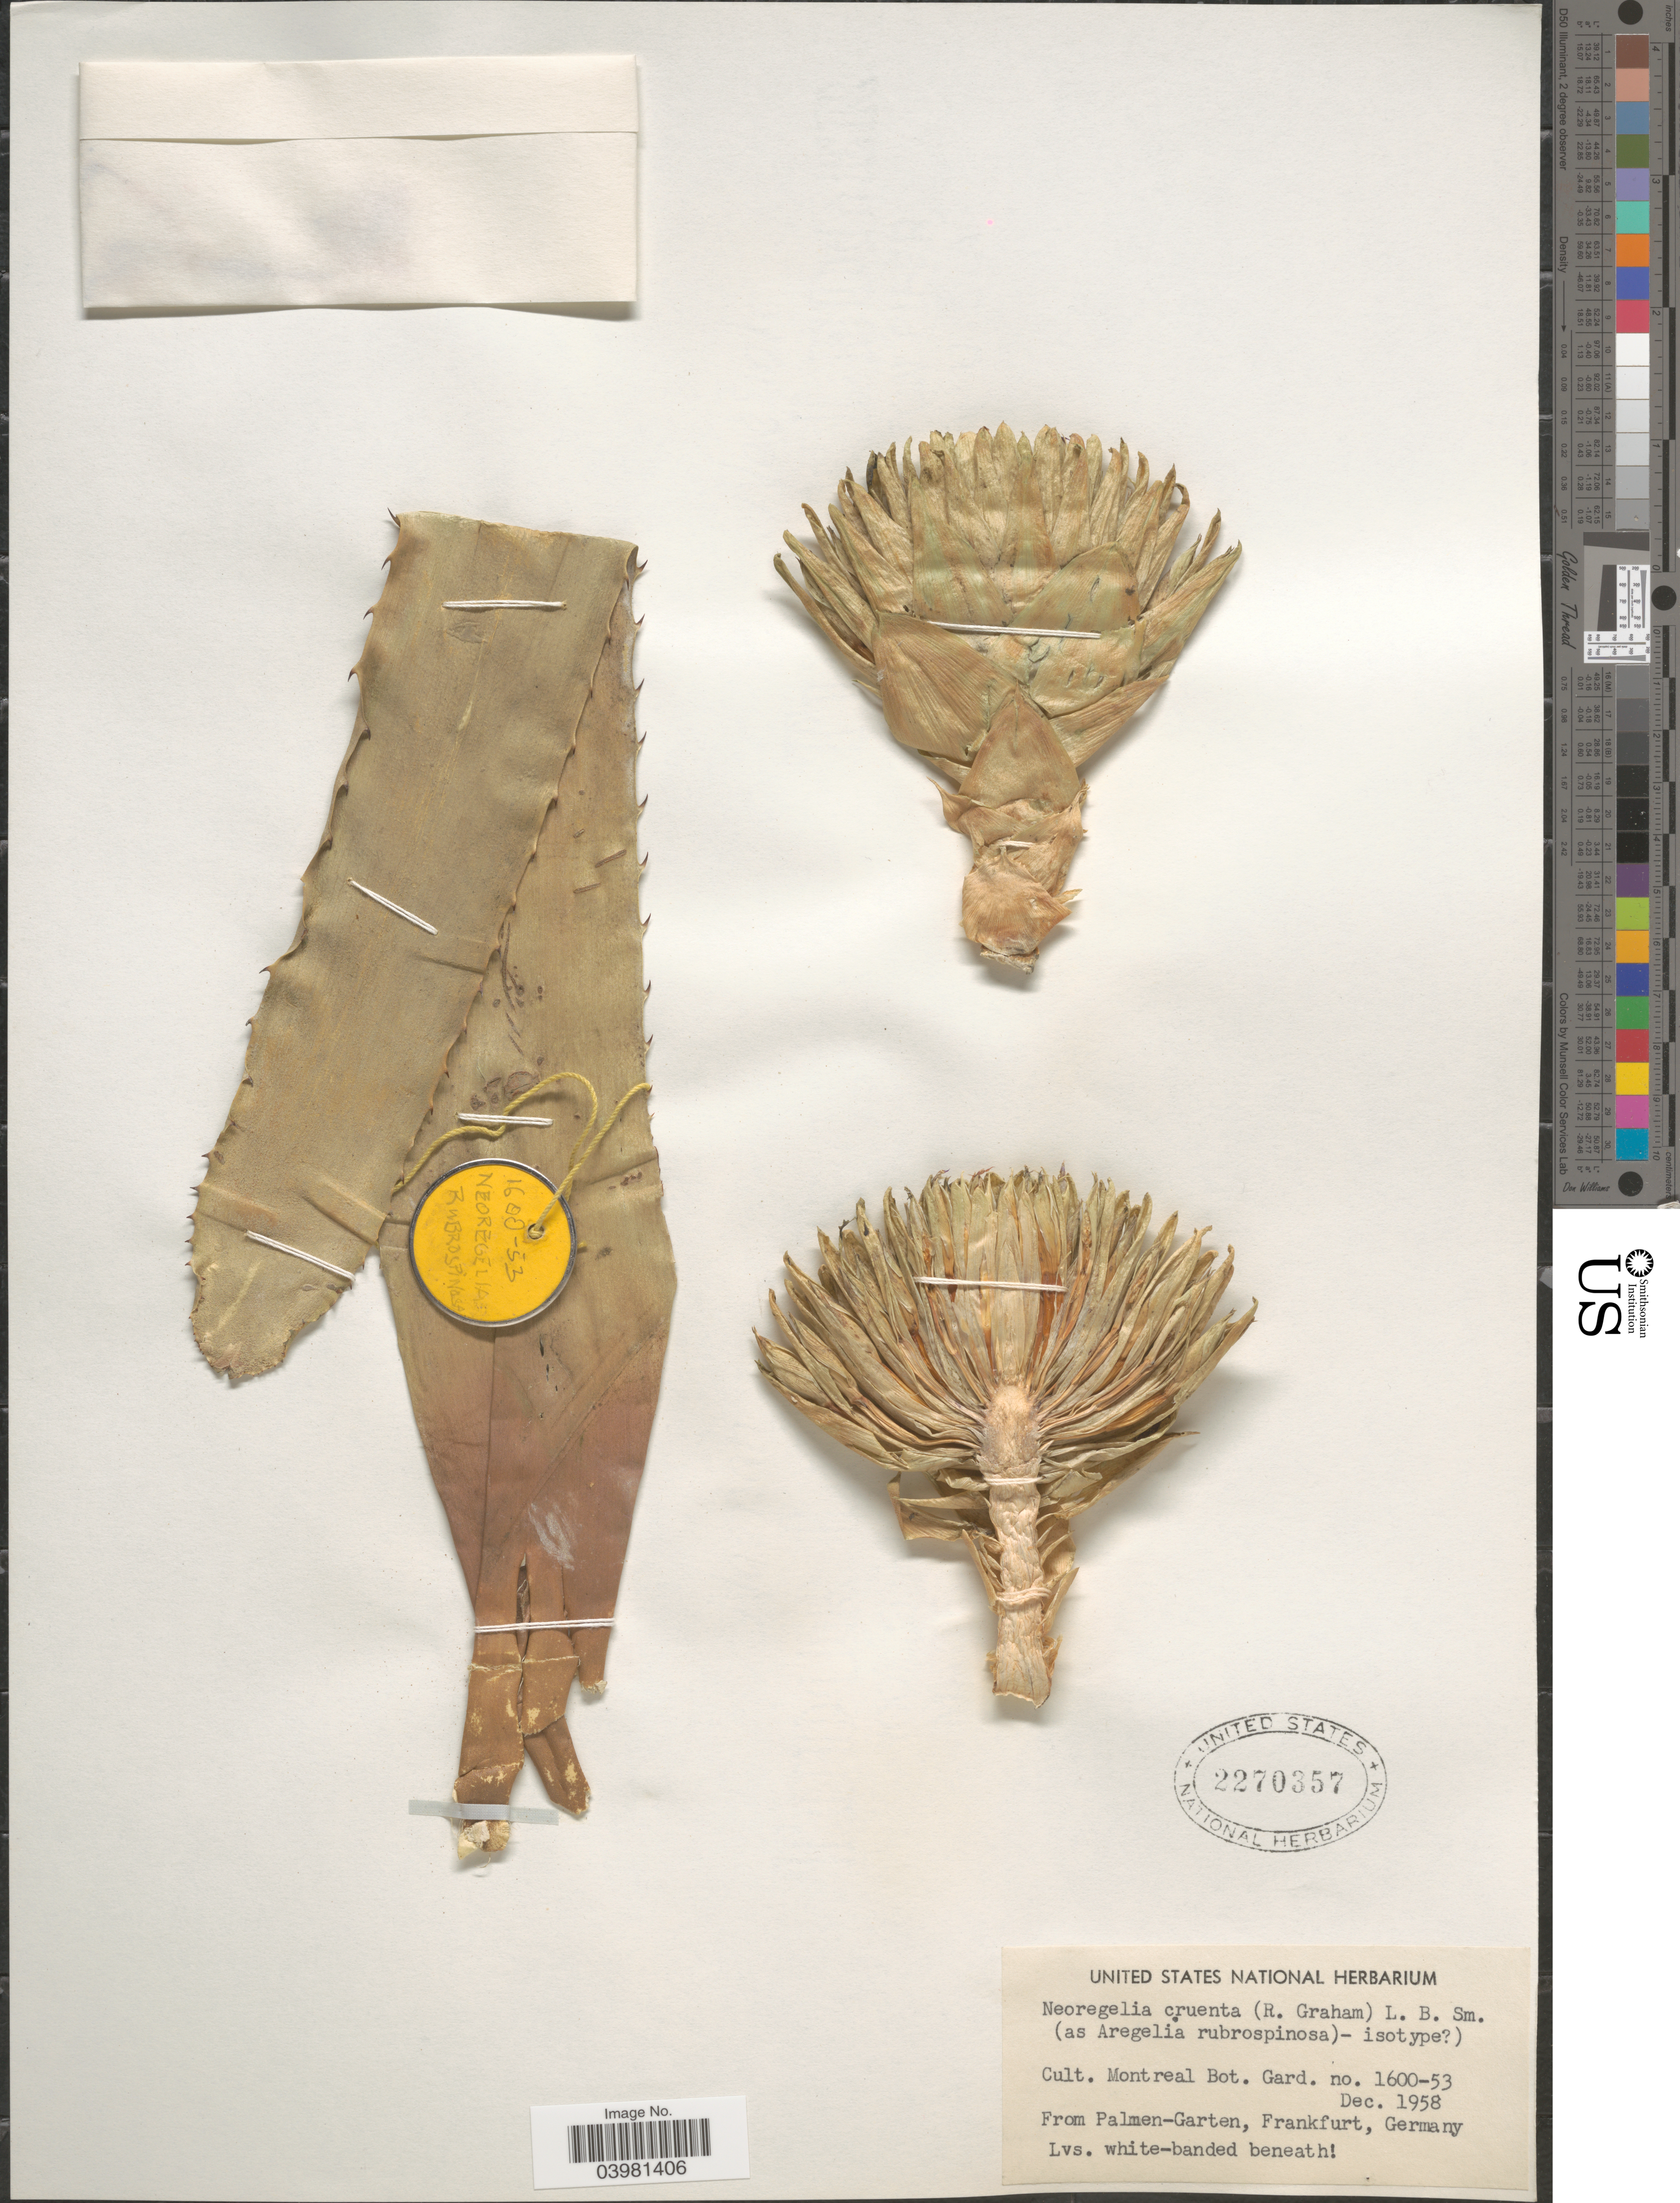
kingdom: Plantae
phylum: Tracheophyta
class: Liliopsida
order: Poales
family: Bromeliaceae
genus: Neoregelia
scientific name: Neoregelia cruenta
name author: (Graham) L.B. Sm.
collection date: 1958-12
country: Canada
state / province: Quebec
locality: Montreal Bot. Gard. no. 1600-53.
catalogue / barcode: US 2270357